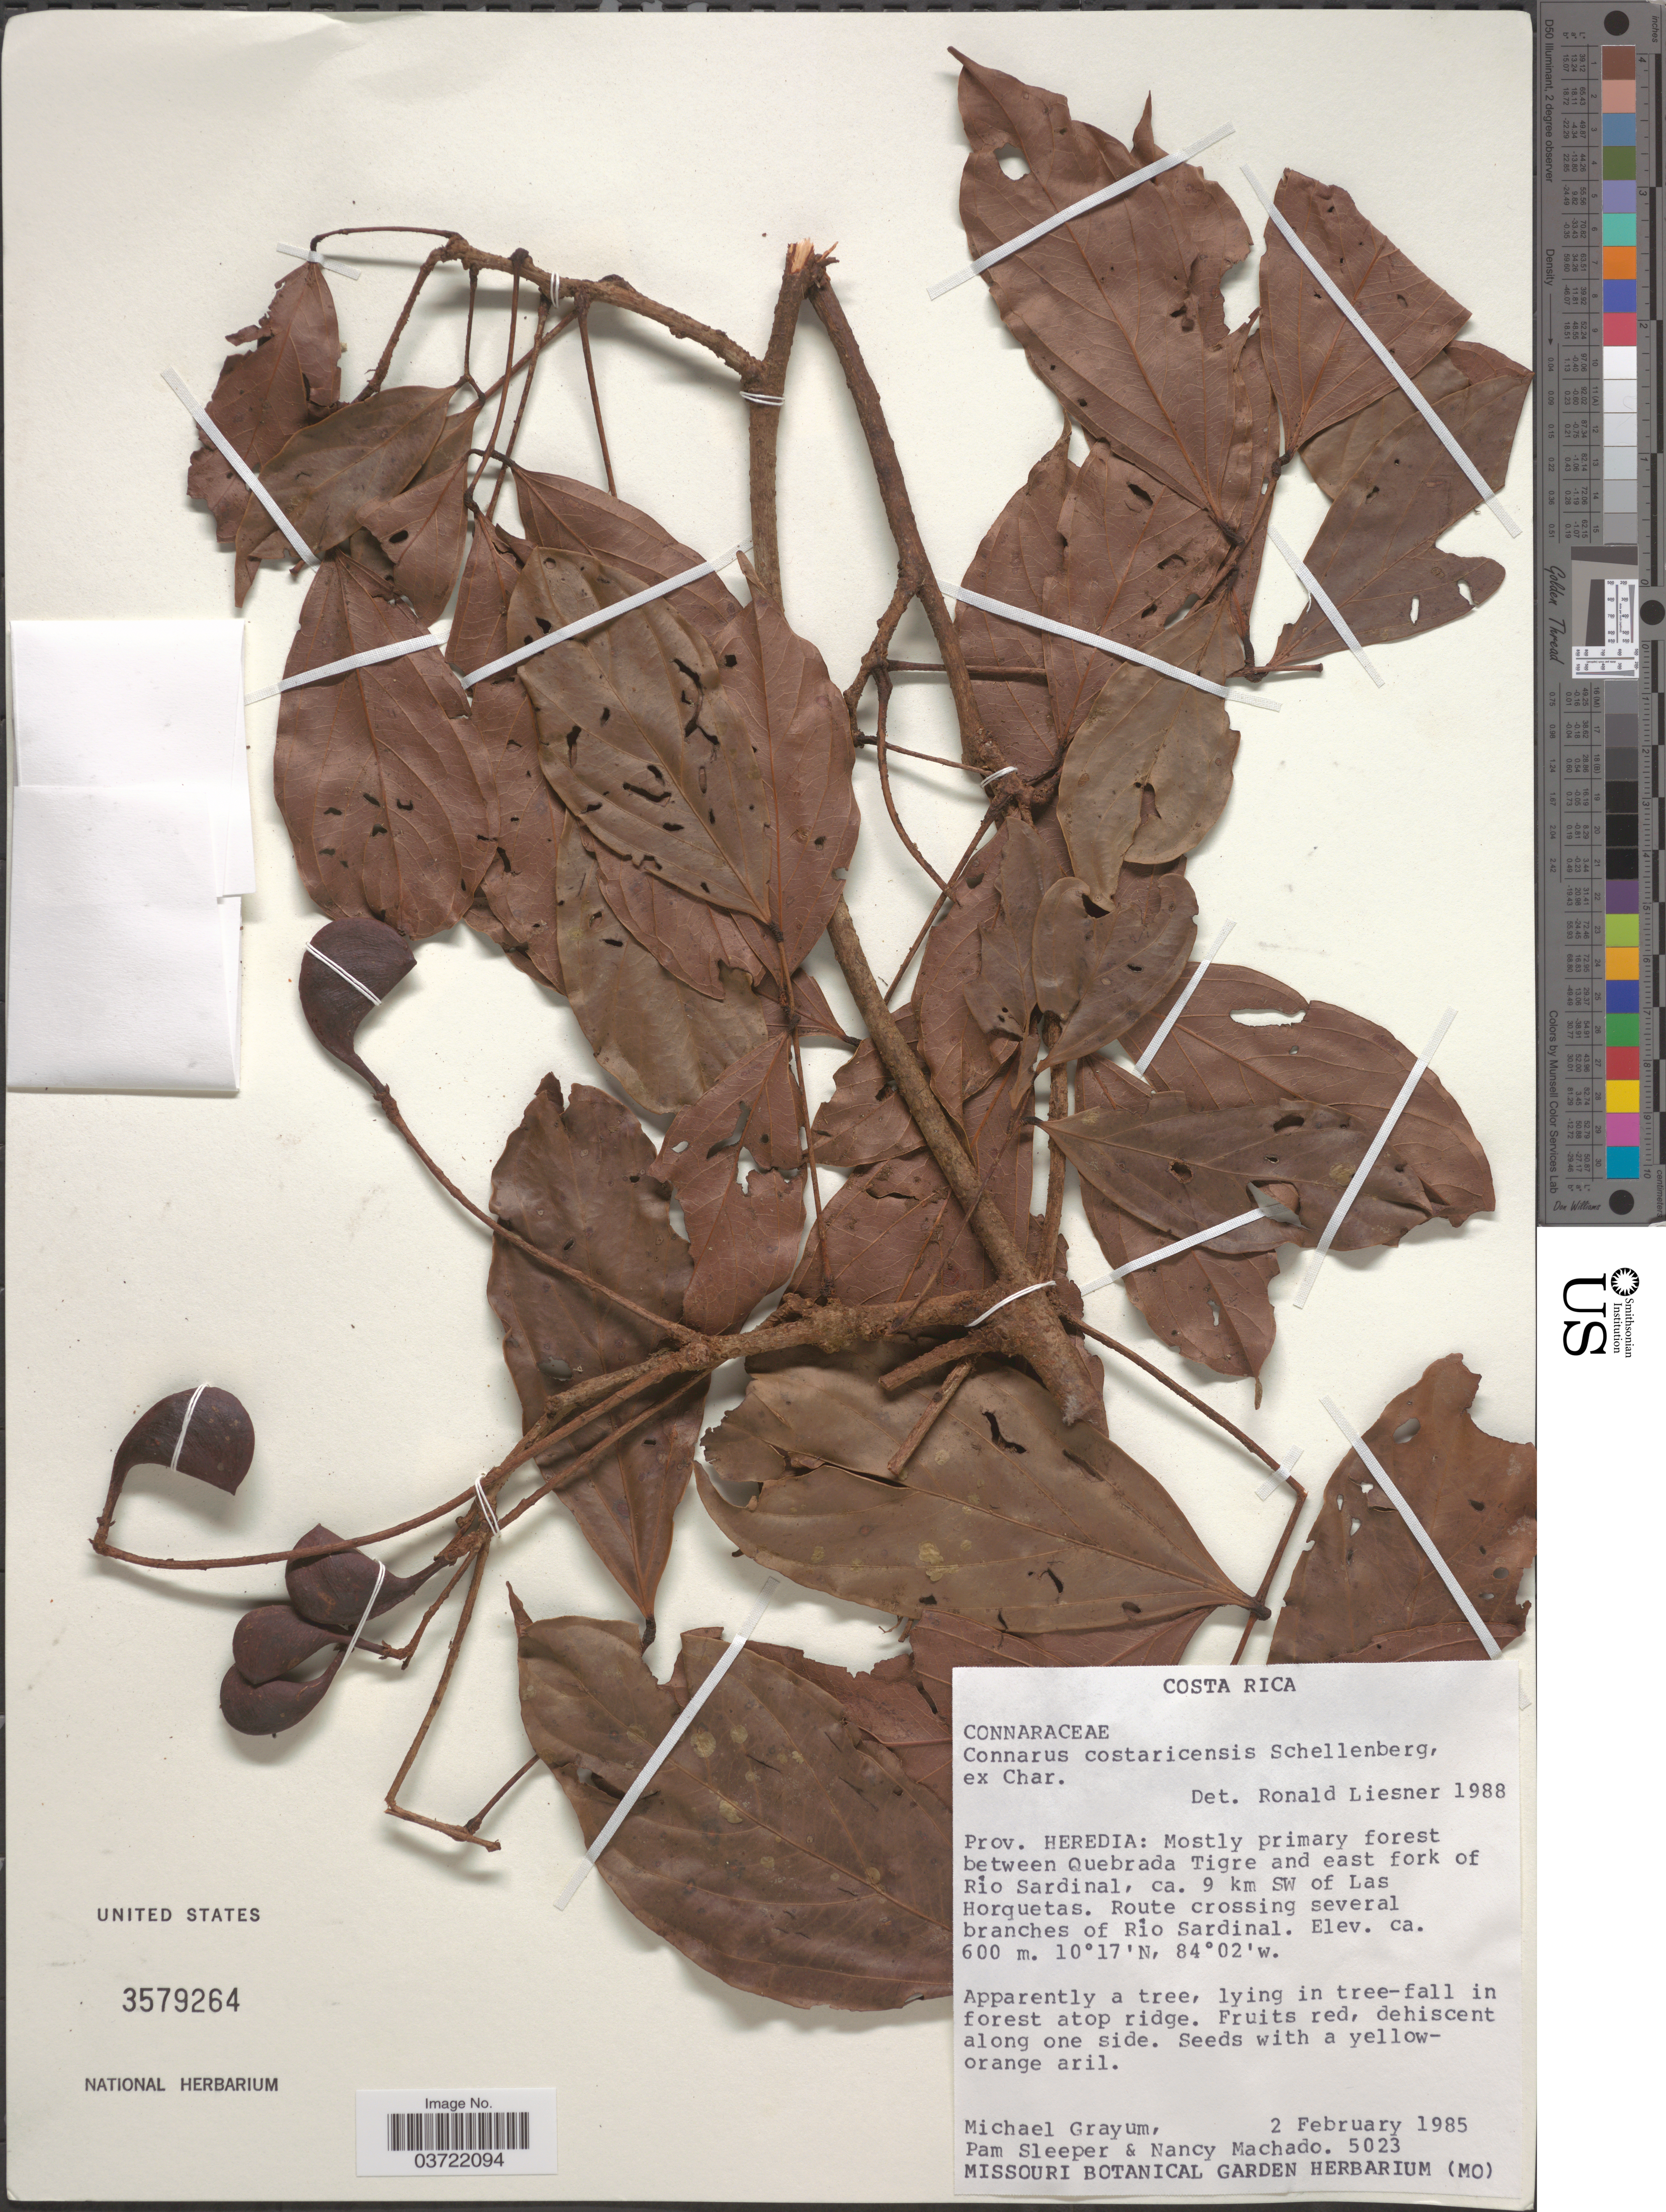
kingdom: Plantae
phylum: Tracheophyta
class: Magnoliopsida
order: Oxalidales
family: Connaraceae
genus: Connarus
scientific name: Connarus costaricensis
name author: G. Schellenb. in Engl.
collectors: M. H. Grayum, P. Sleeper & N. Machado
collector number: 5023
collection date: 1985-02-02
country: Costa Rica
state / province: Heredia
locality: Mostly primary forest between Quebrada Tigre and east fork of Rio Sardinal, ca. 9 km SW of Las Horquetas. Route crossing several branches of Rio Sardinal.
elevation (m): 600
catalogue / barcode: US 3579264